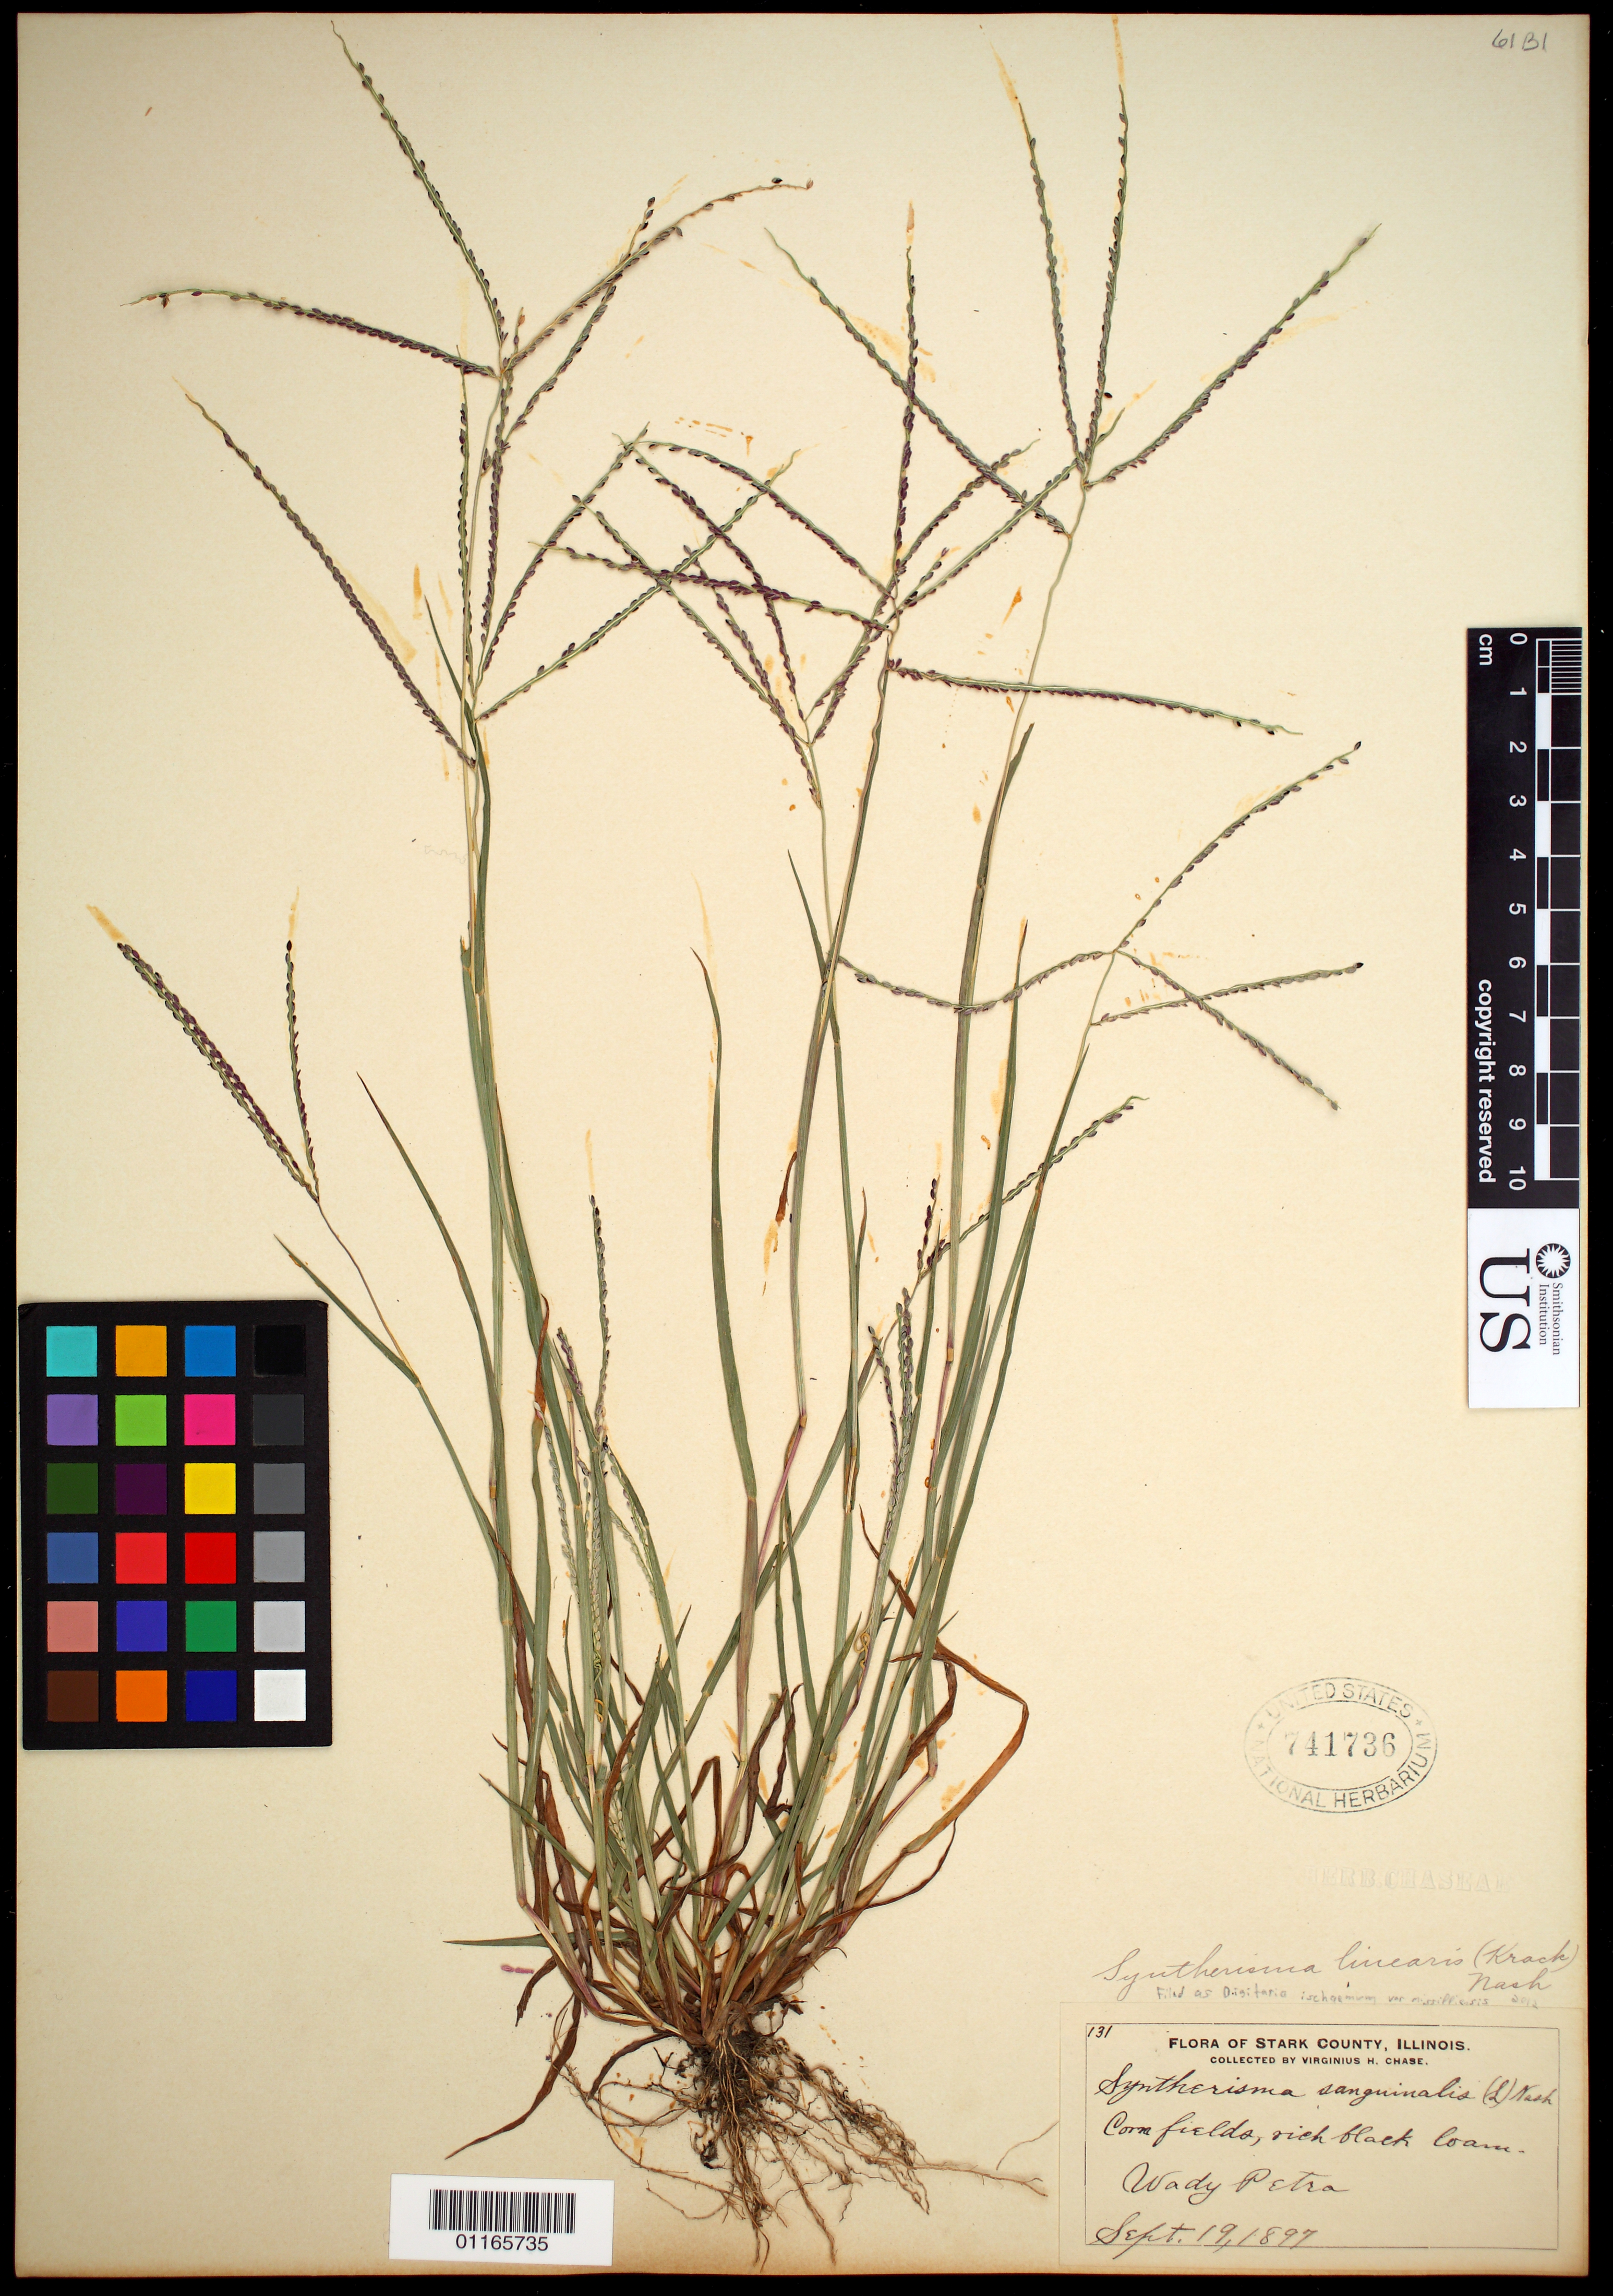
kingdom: Plantae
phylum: Tracheophyta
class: Liliopsida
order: Poales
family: Poaceae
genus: Digitaria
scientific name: Digitaria ischaemum var. mississippiensis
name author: (Gatt.) Fernald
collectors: V. H. Chase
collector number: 131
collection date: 1897-09-19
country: United States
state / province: Illinois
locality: Wady Petra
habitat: Corn fields, rich black loam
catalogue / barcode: US 741736